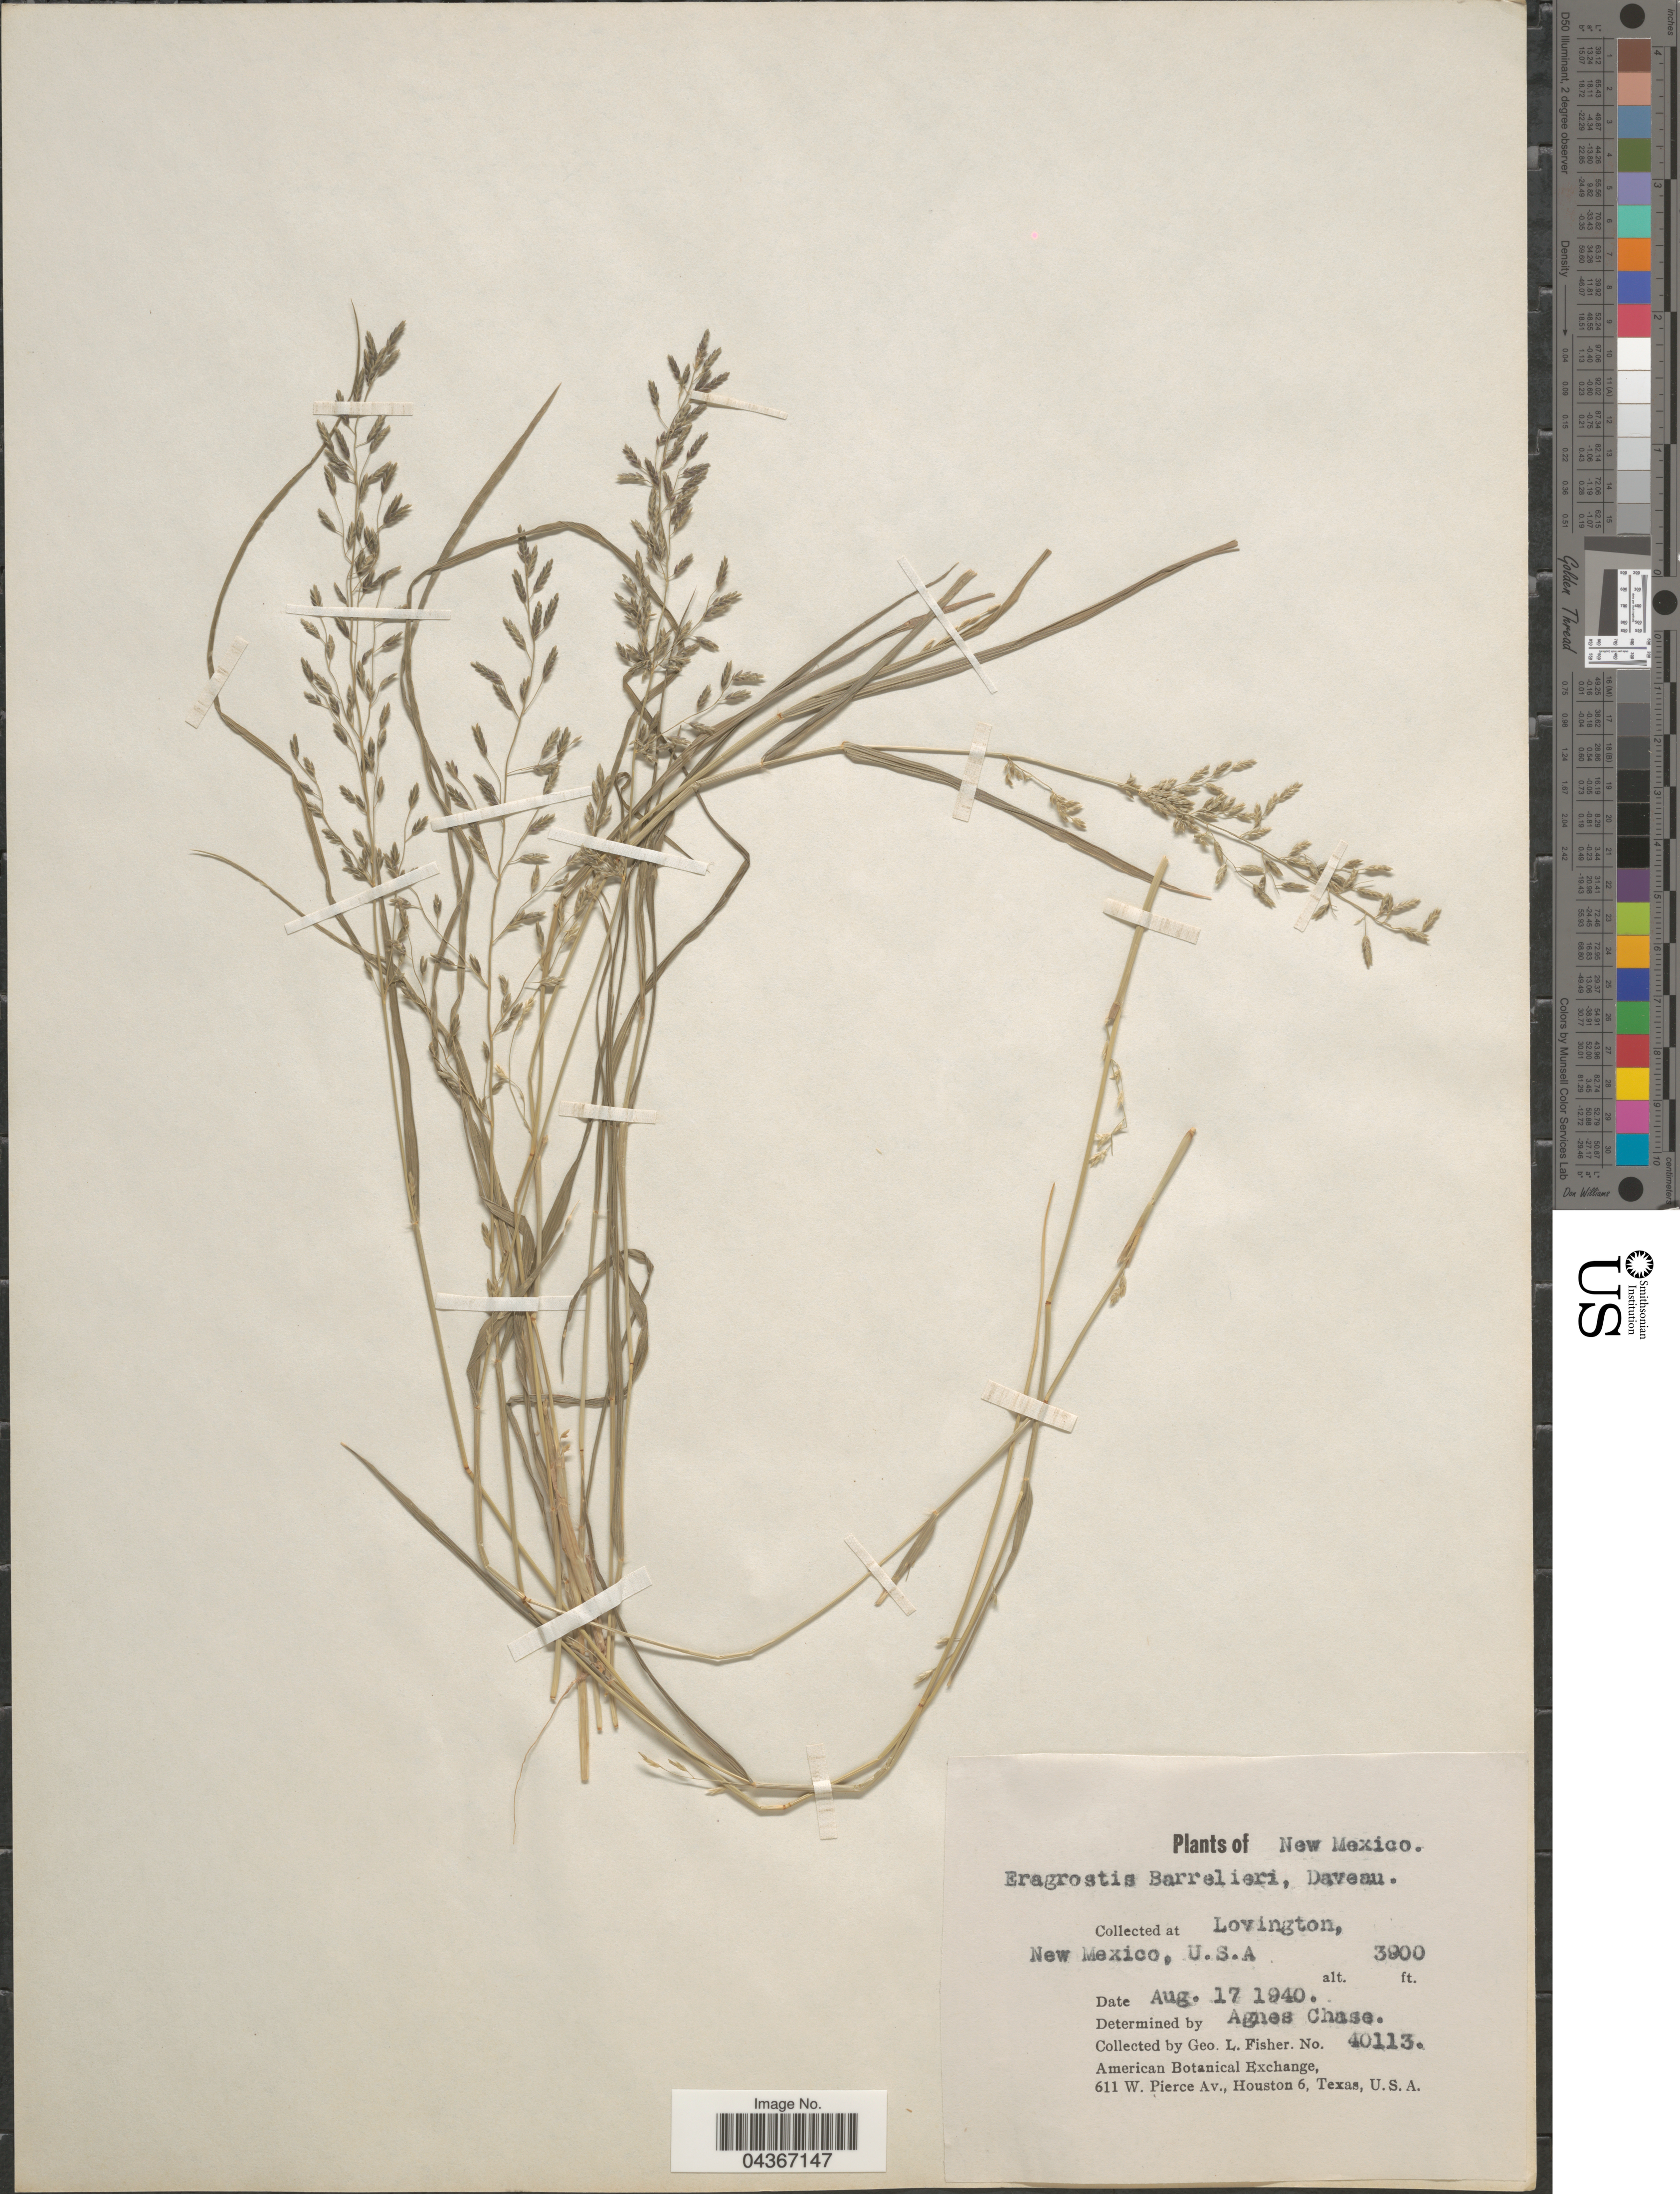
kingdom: Plantae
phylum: Tracheophyta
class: Liliopsida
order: Poales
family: Poaceae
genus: Eragrostis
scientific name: Eragrostis barrelieri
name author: Daveau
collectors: G. L. Fisher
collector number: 40113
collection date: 1940-08-17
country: United States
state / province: New Mexico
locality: At Lovington.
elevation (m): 1189